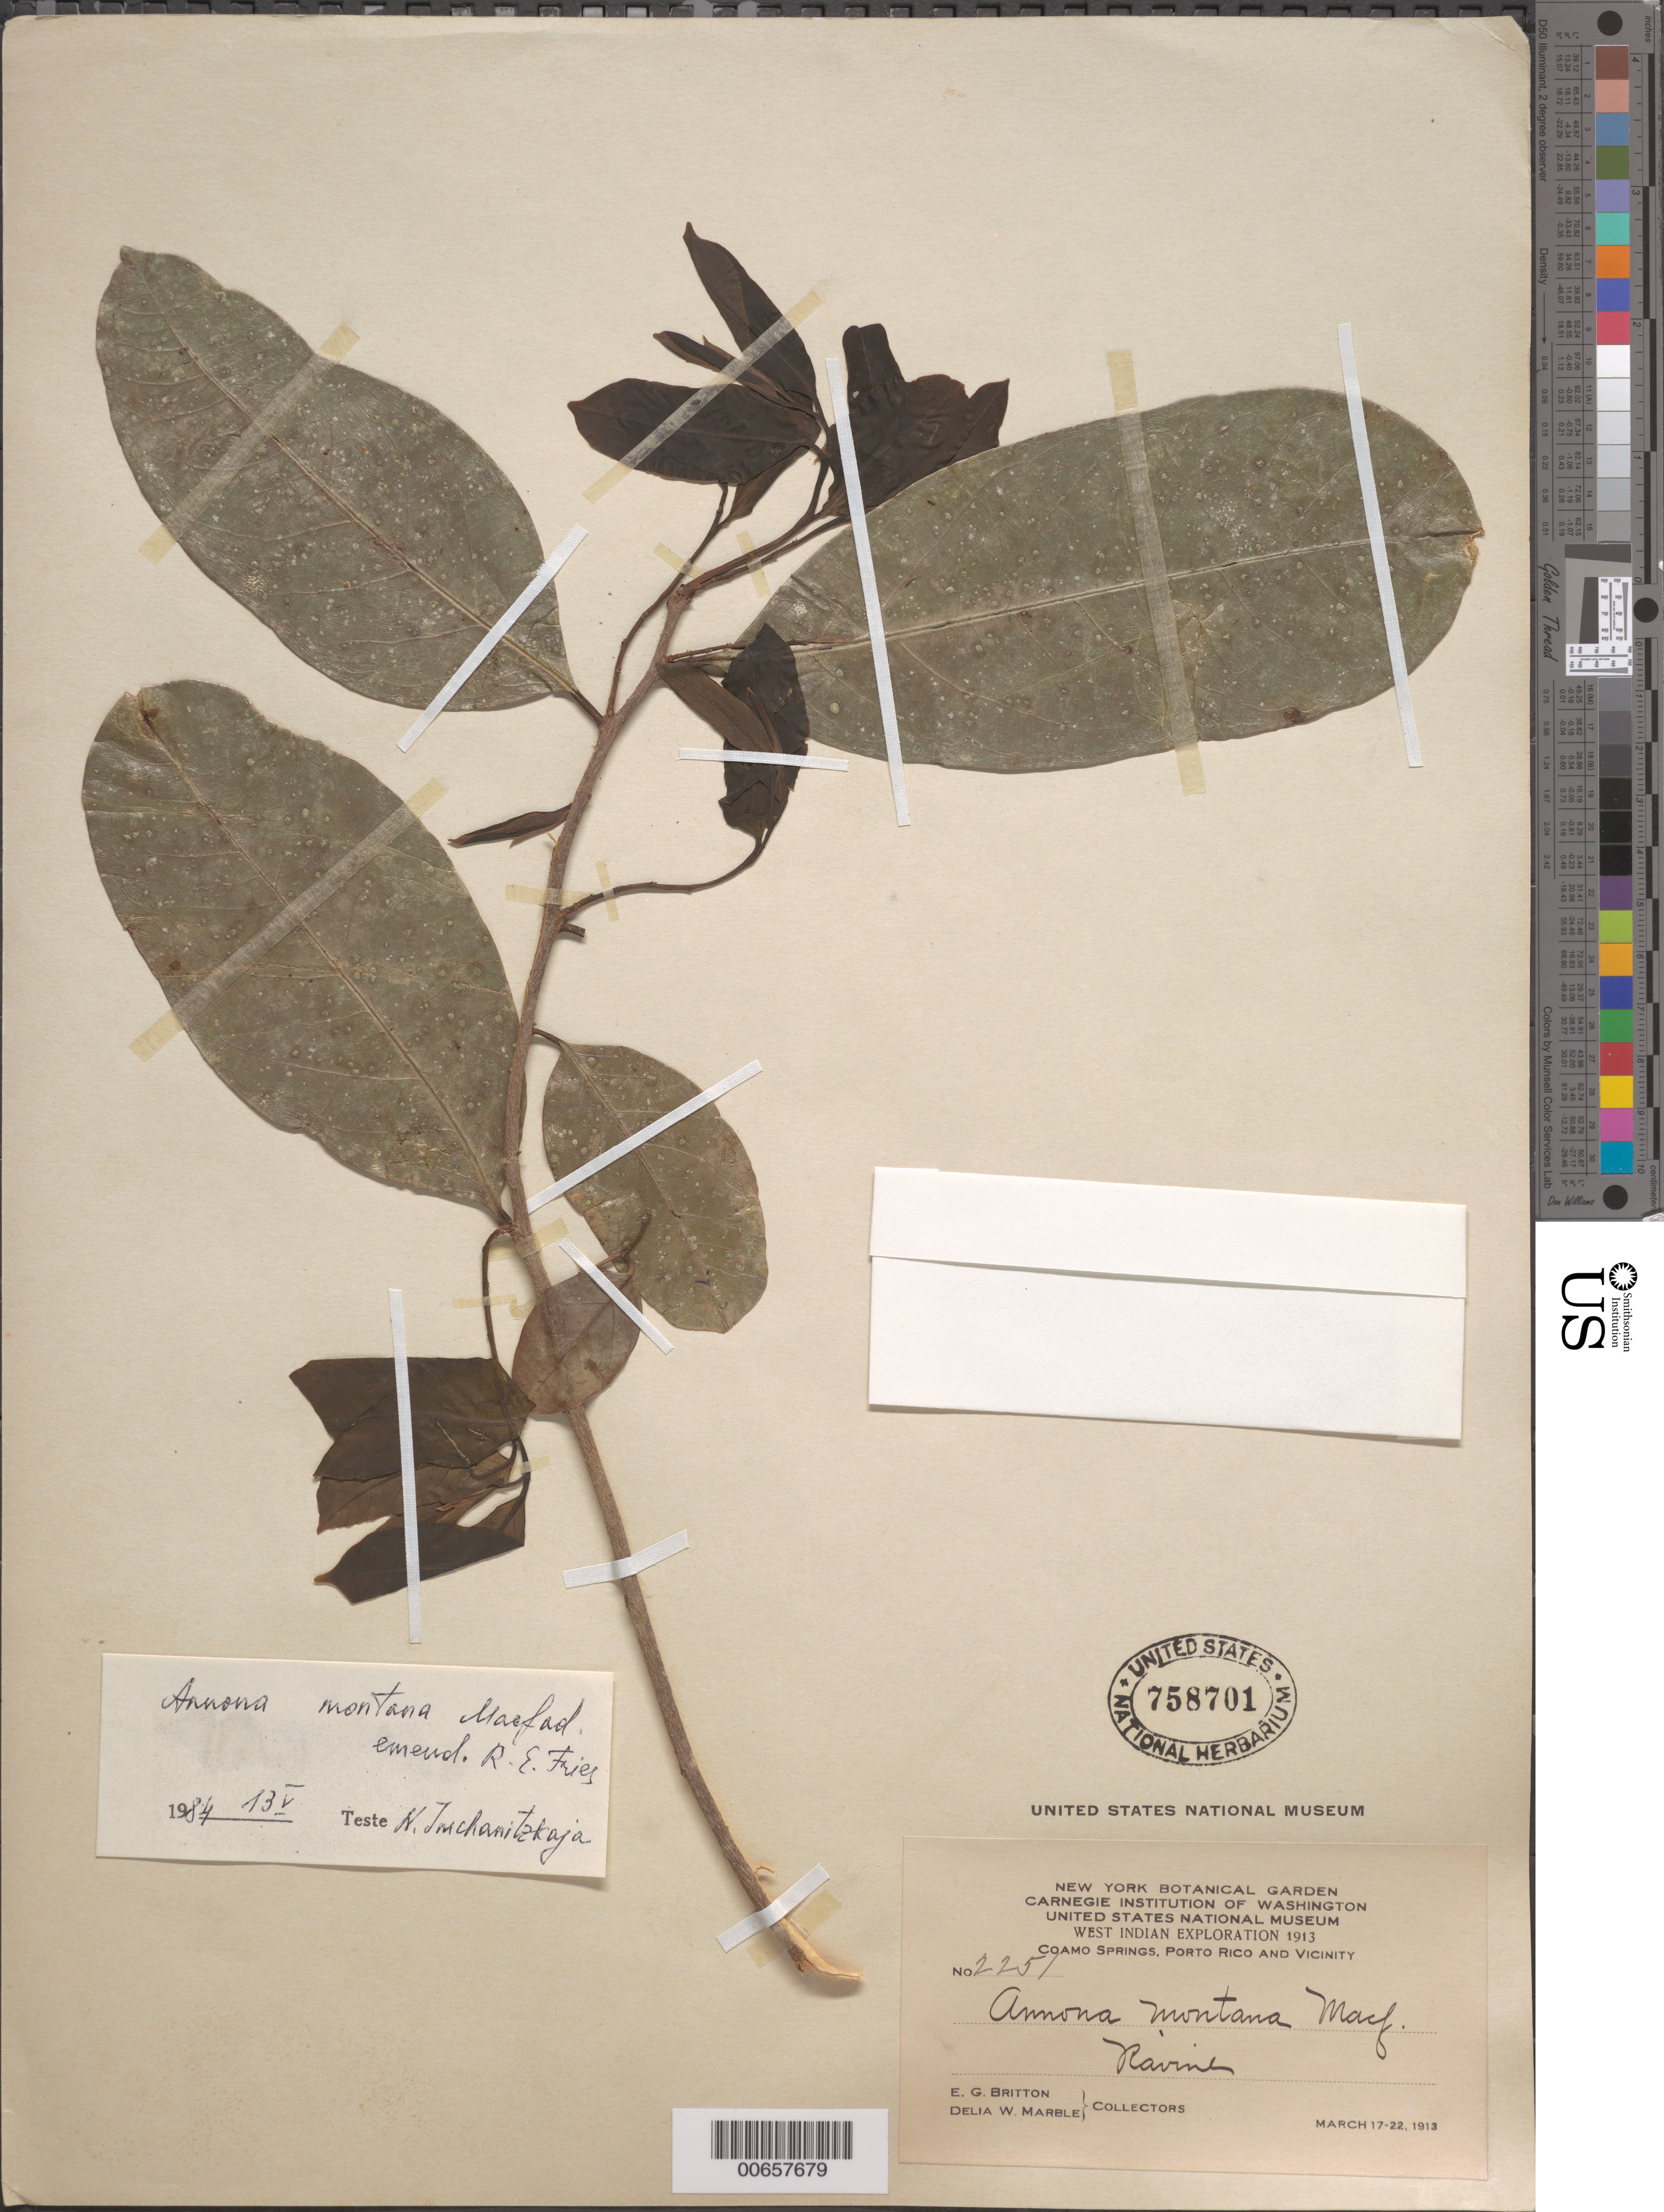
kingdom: Plantae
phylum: Tracheophyta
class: Magnoliopsida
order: Magnoliales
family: Annonaceae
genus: Annona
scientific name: Annona montana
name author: Macfad.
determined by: McCharitzkaja, N.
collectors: E. G. Britton & D. W. Marble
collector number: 2251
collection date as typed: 17 Mar 1913 to 22 Mar 1913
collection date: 1913-03-17/1913-03-22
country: Puerto Rico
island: Greater Antilles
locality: Coamo Springs, vic of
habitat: ravine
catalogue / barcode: US 758701